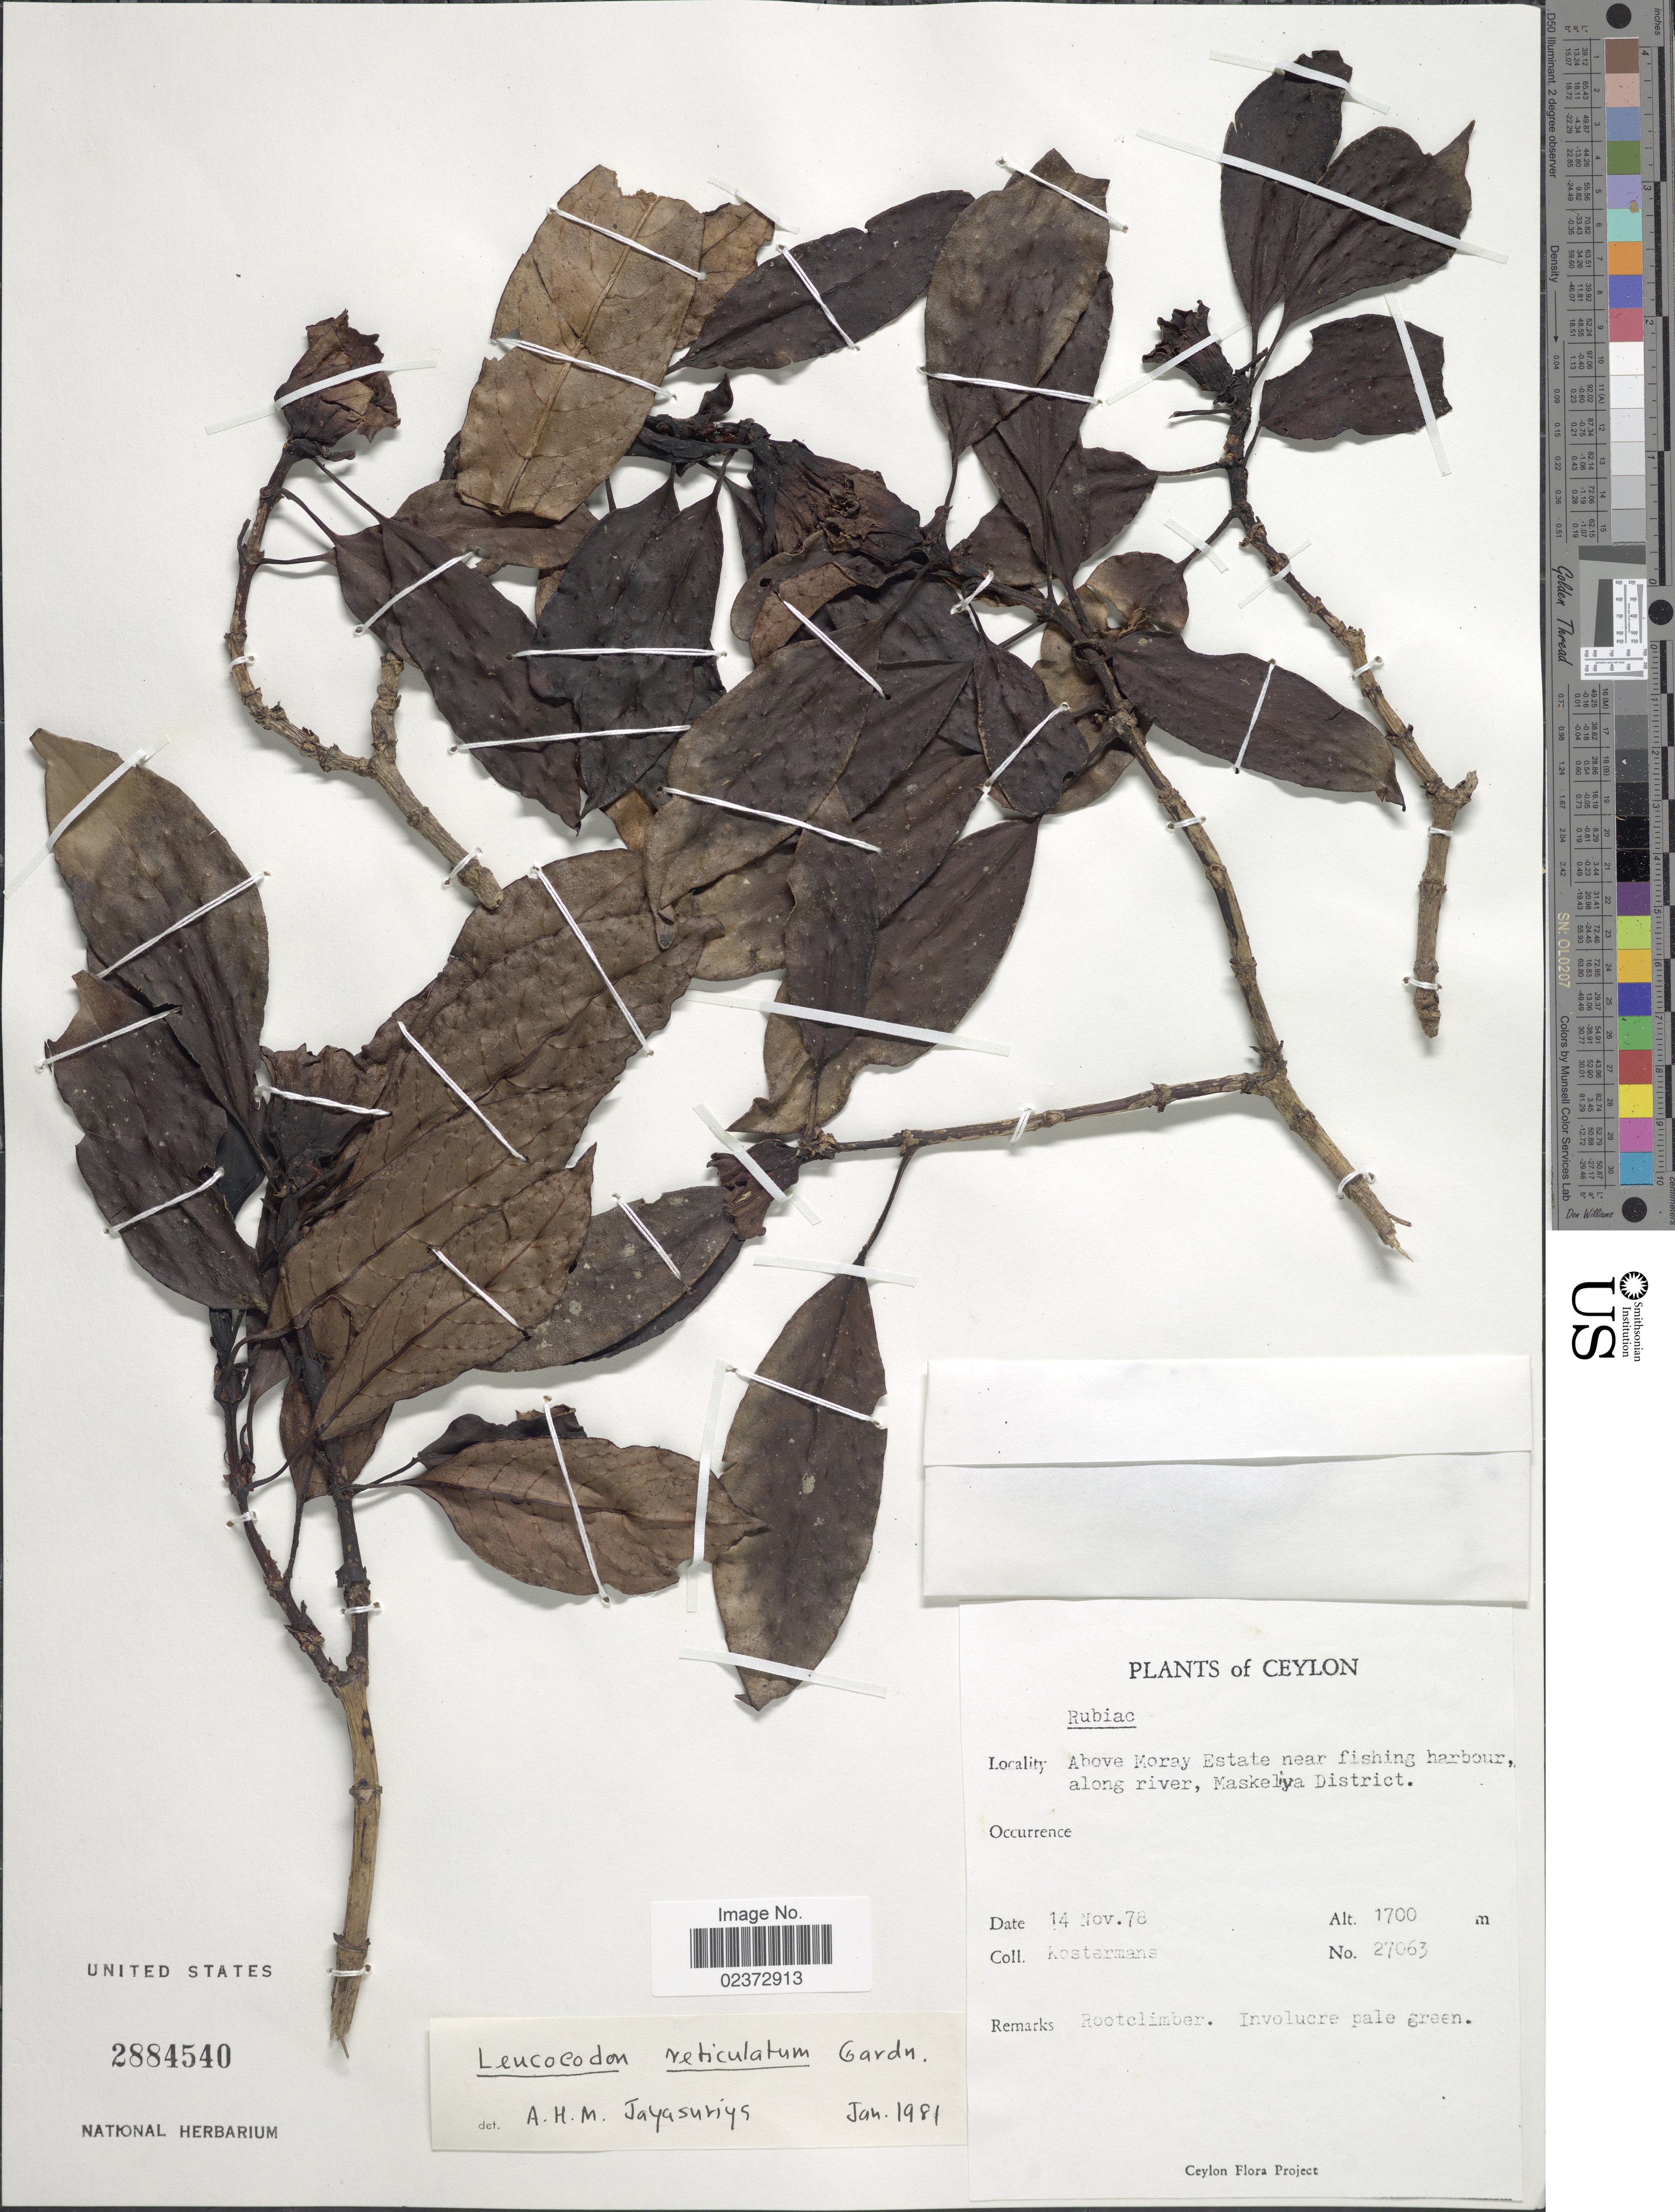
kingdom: Plantae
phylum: Tracheophyta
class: Magnoliopsida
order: Gentianales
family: Rubiaceae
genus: Leucocodon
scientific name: Leucocodon reticulatum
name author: Gardner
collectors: Kostermans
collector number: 27063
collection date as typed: Transcribed d/m/y: 14/11/78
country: Sri Lanka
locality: Ceylon, Above Moray Estate near fishing harbour, along river, Maskeliya District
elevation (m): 1700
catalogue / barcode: US 2884540